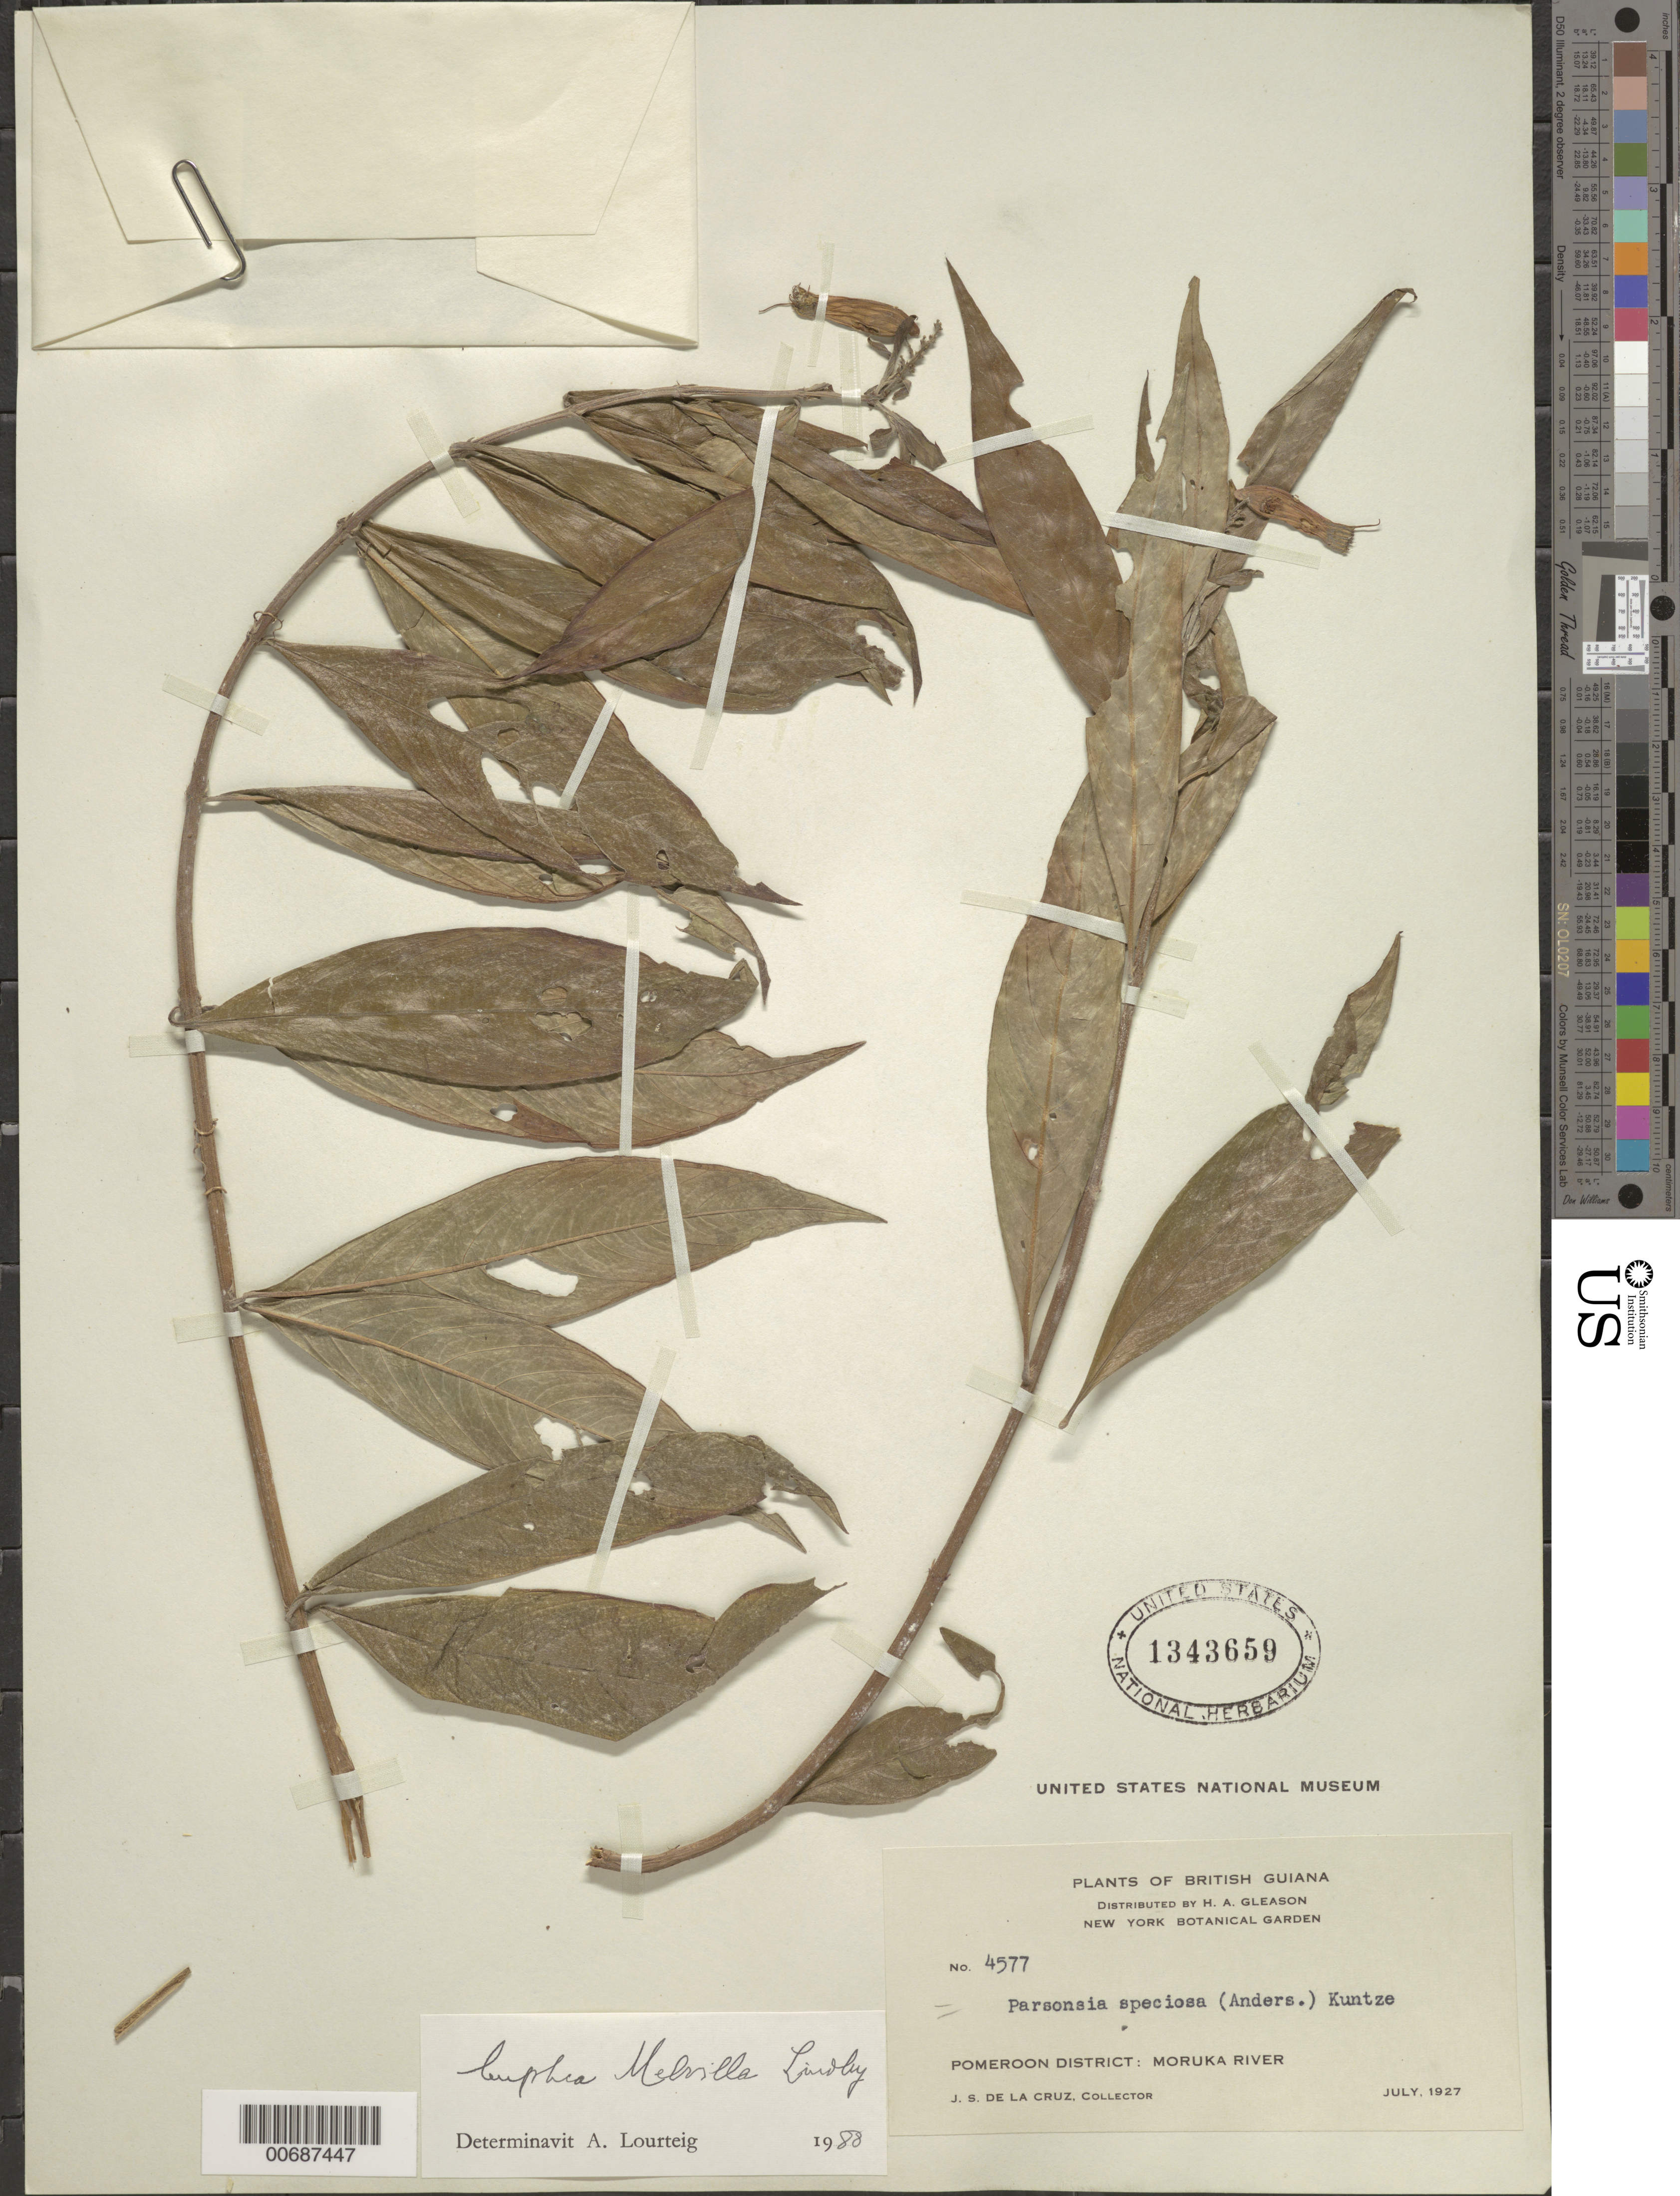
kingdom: Plantae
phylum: Tracheophyta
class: Magnoliopsida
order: Myrtales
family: Lythraceae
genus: Cuphea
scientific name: Cuphea melvilla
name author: Lindl.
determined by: Lourteig, A.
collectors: J. S. de la Cruz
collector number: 4577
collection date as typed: Jul-27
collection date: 1927-07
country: Guyana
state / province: Barima-Waini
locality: Moruka R., Pomeroon Dist.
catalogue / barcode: US 1343659